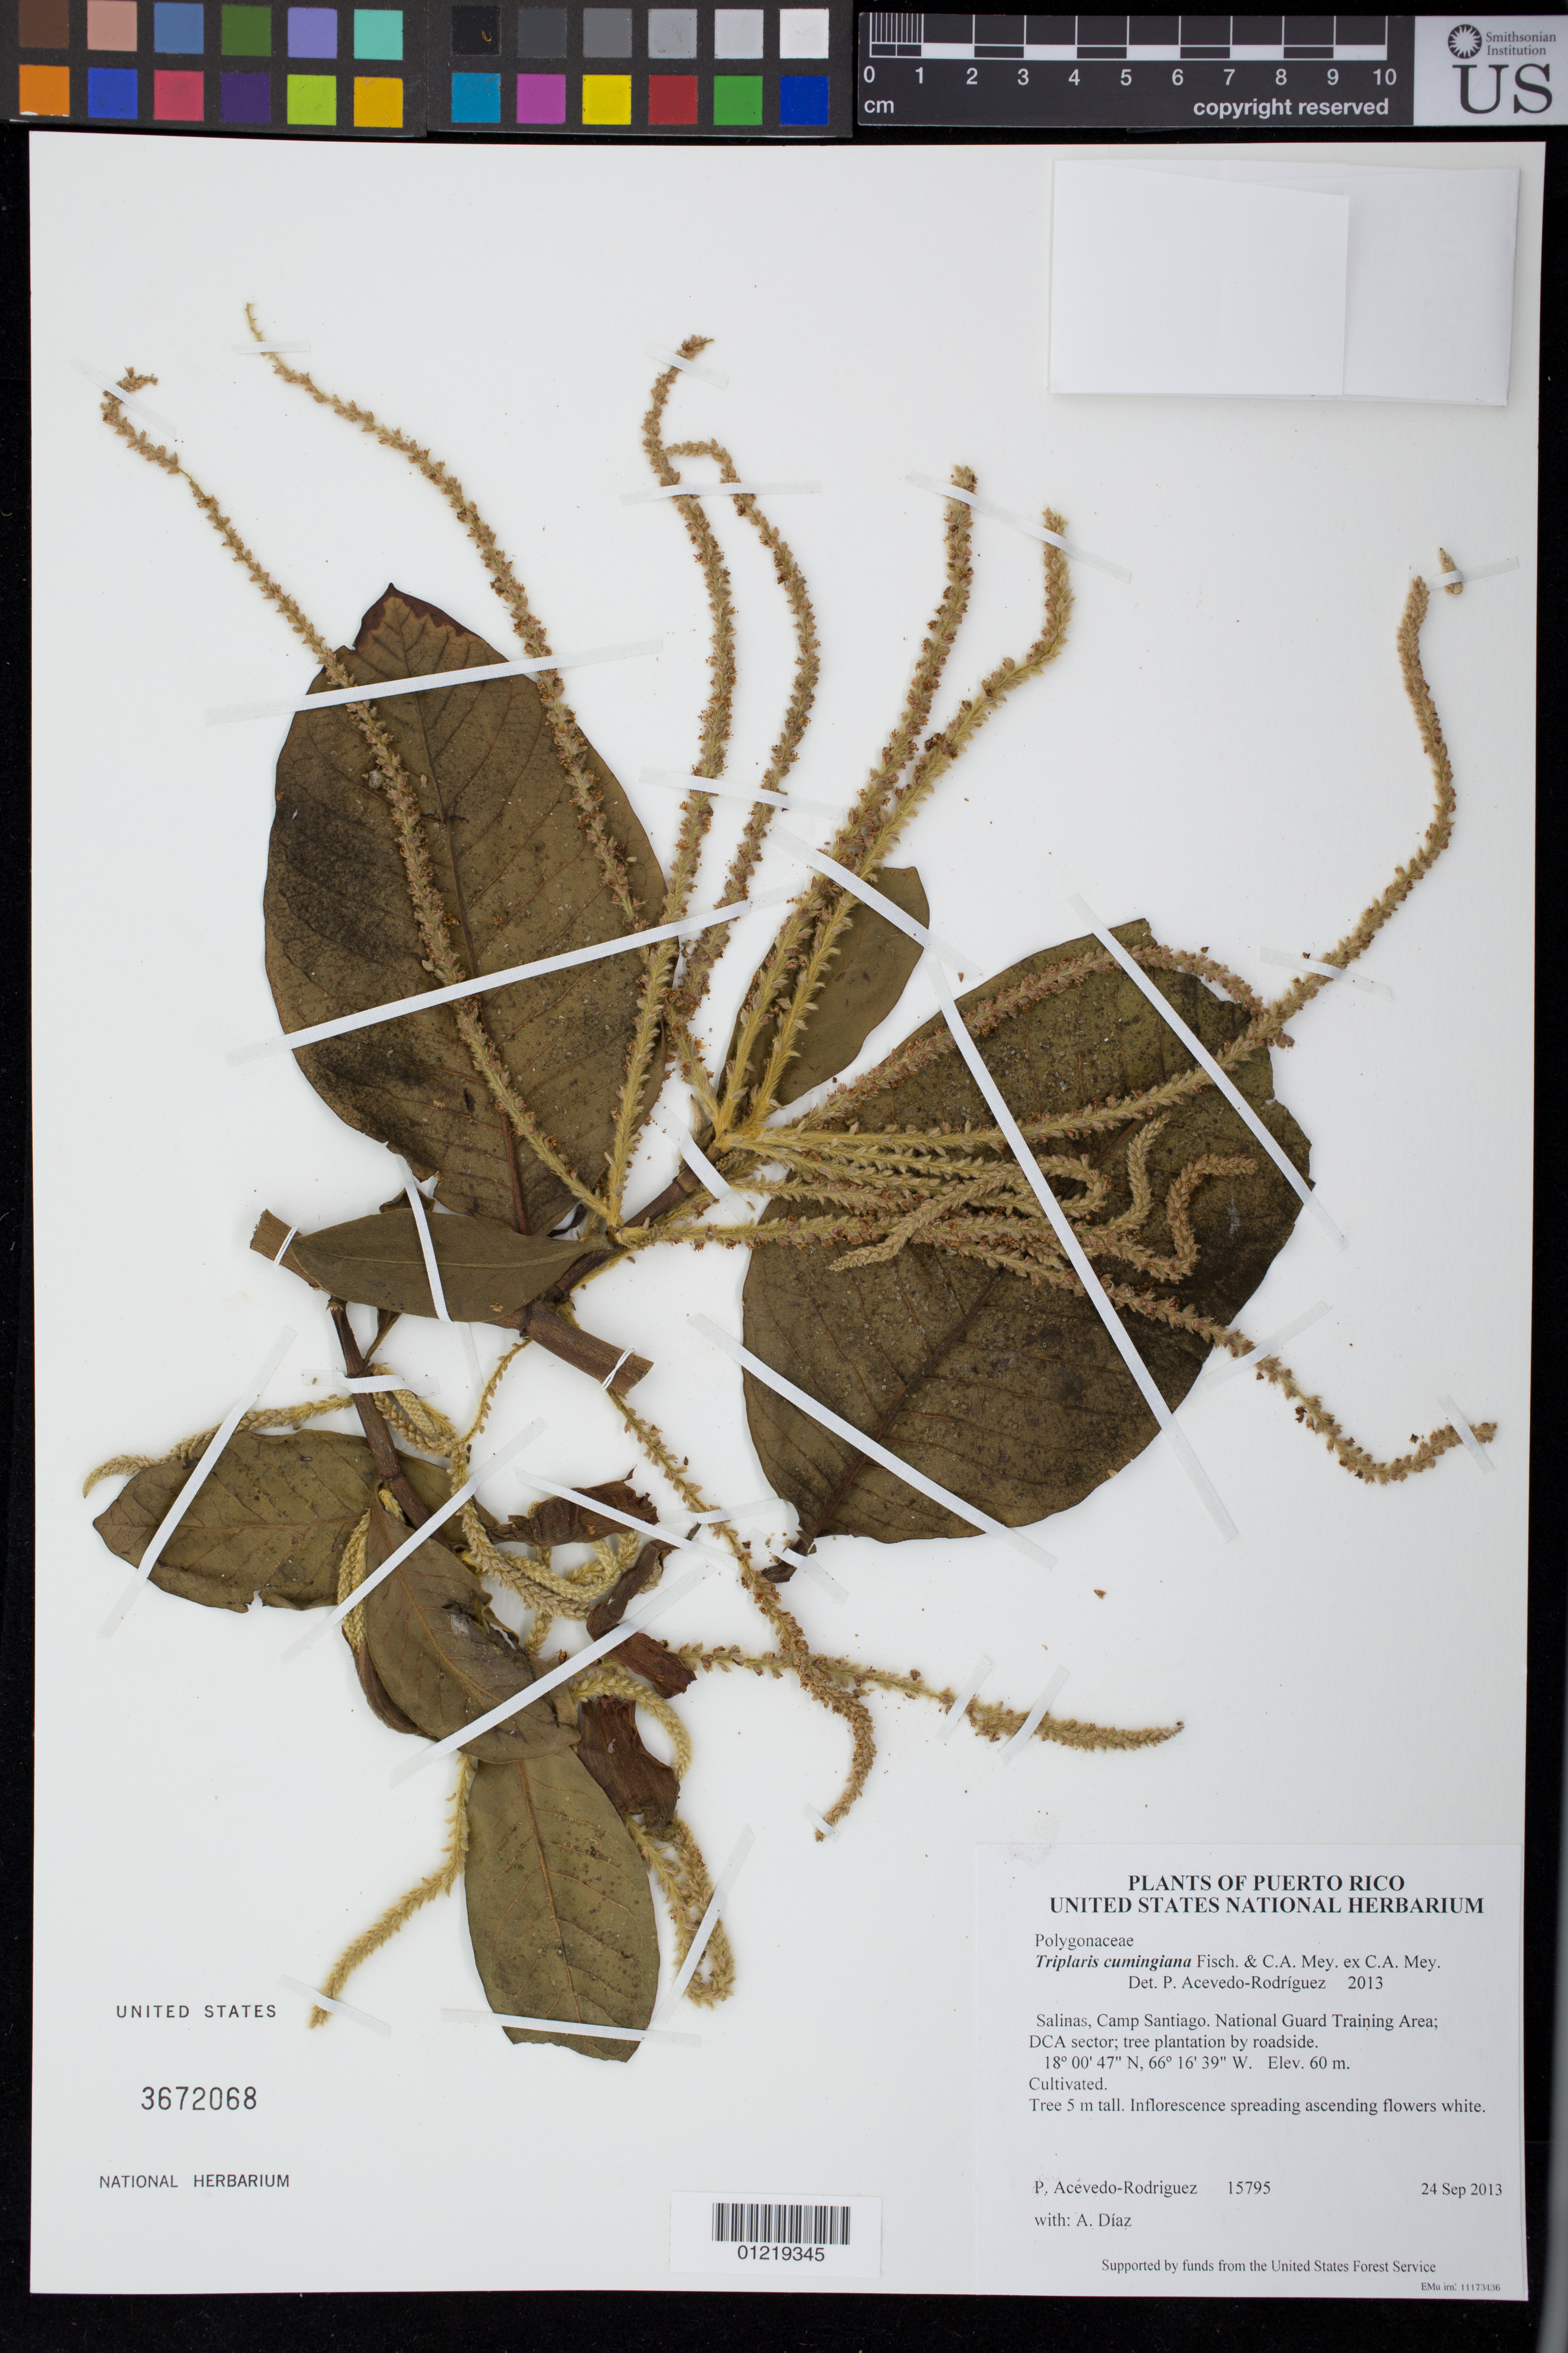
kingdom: Plantae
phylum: Tracheophyta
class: Magnoliopsida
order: Caryophyllales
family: Polygonaceae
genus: Triplaris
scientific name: Triplaris cumingiana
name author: Fisch. & C.A. Mey. ex C.A. Mey.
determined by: Acevedo-Rodríguez, P., (BOT), Smithsonian Institution - National Museum of Natural History (UNITED STATES)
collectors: P. Acevedo-Rodr. & A. Díaz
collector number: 15795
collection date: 2013-09-24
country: Puerto Rico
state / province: Salinas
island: Puerto Rico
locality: Camp Santiago. National Guard Training Area; DCA sector; tree plantation by roadside.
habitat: Cultivated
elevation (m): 60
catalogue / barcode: US 3672068